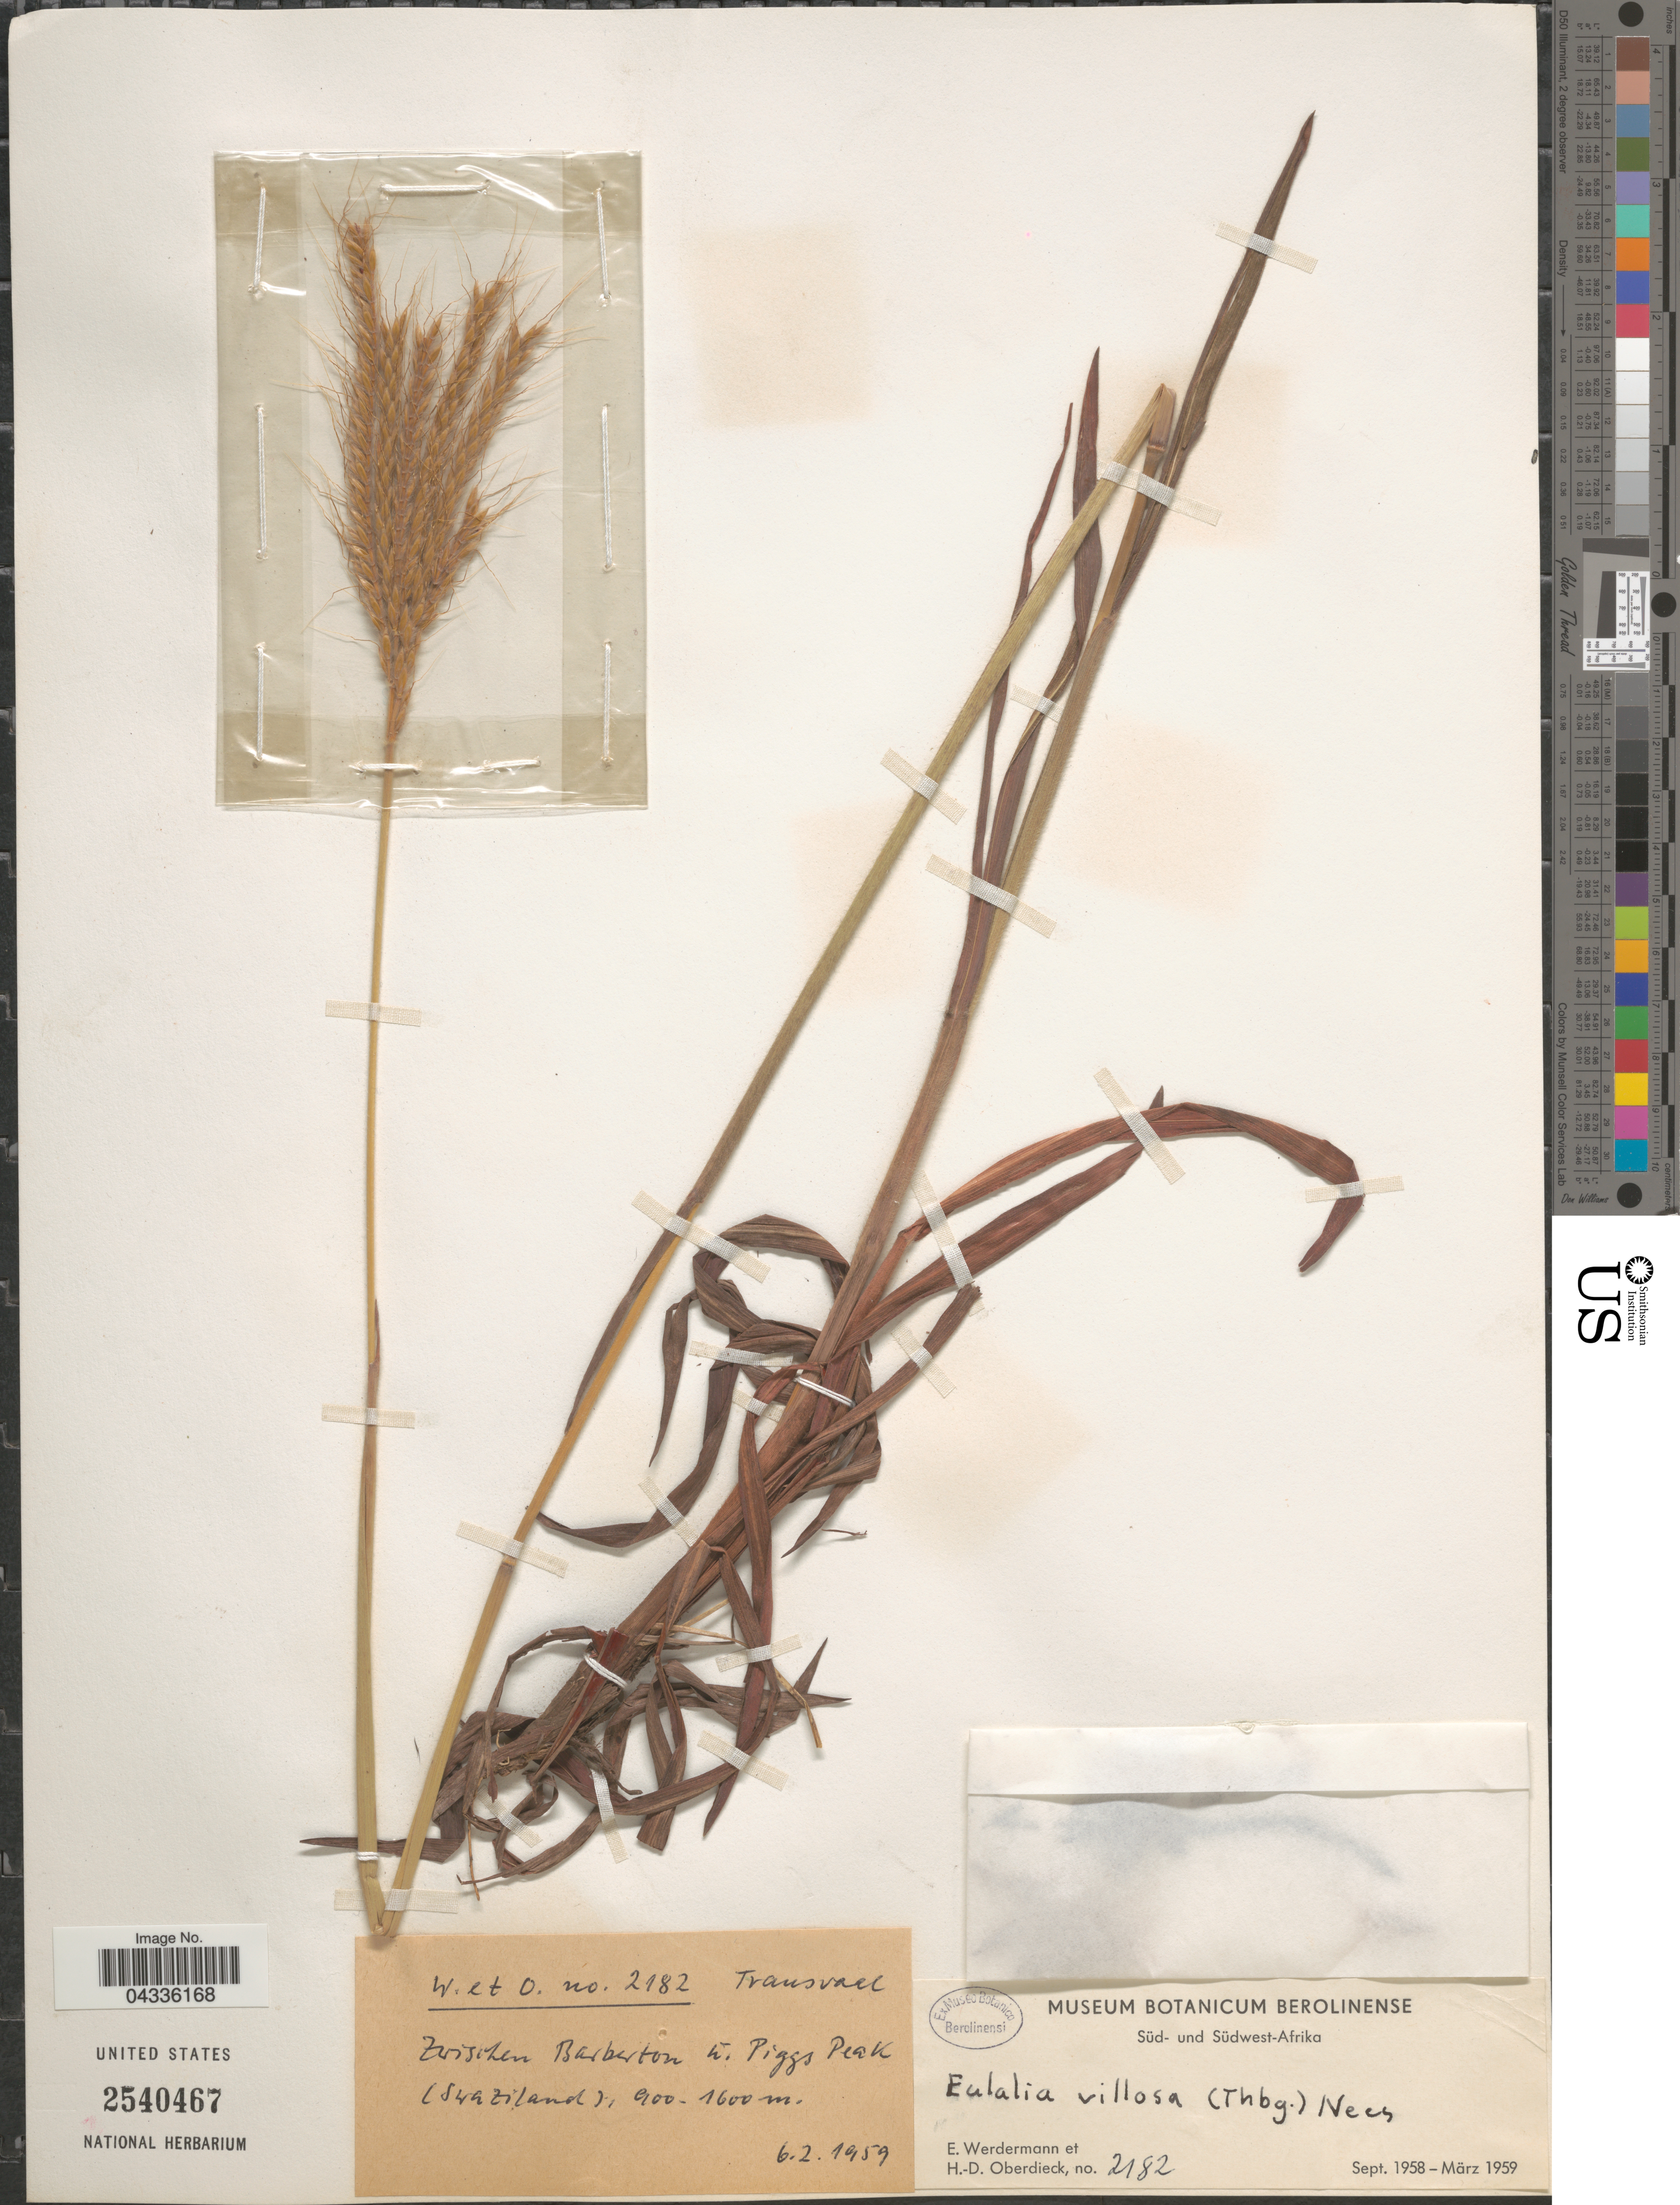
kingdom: Plantae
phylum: Tracheophyta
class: Liliopsida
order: Poales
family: Poaceae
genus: Eulalia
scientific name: Eulalia villosa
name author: (Thunb.) Nees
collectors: E. Werdermann & H. Oberdieck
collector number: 2182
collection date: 1959-02-06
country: Eswatini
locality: Transvaal. Zwischen Barberton w. Piggs Peak. Süd- und Südwest-Afrika.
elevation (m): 900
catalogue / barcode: US 2540467